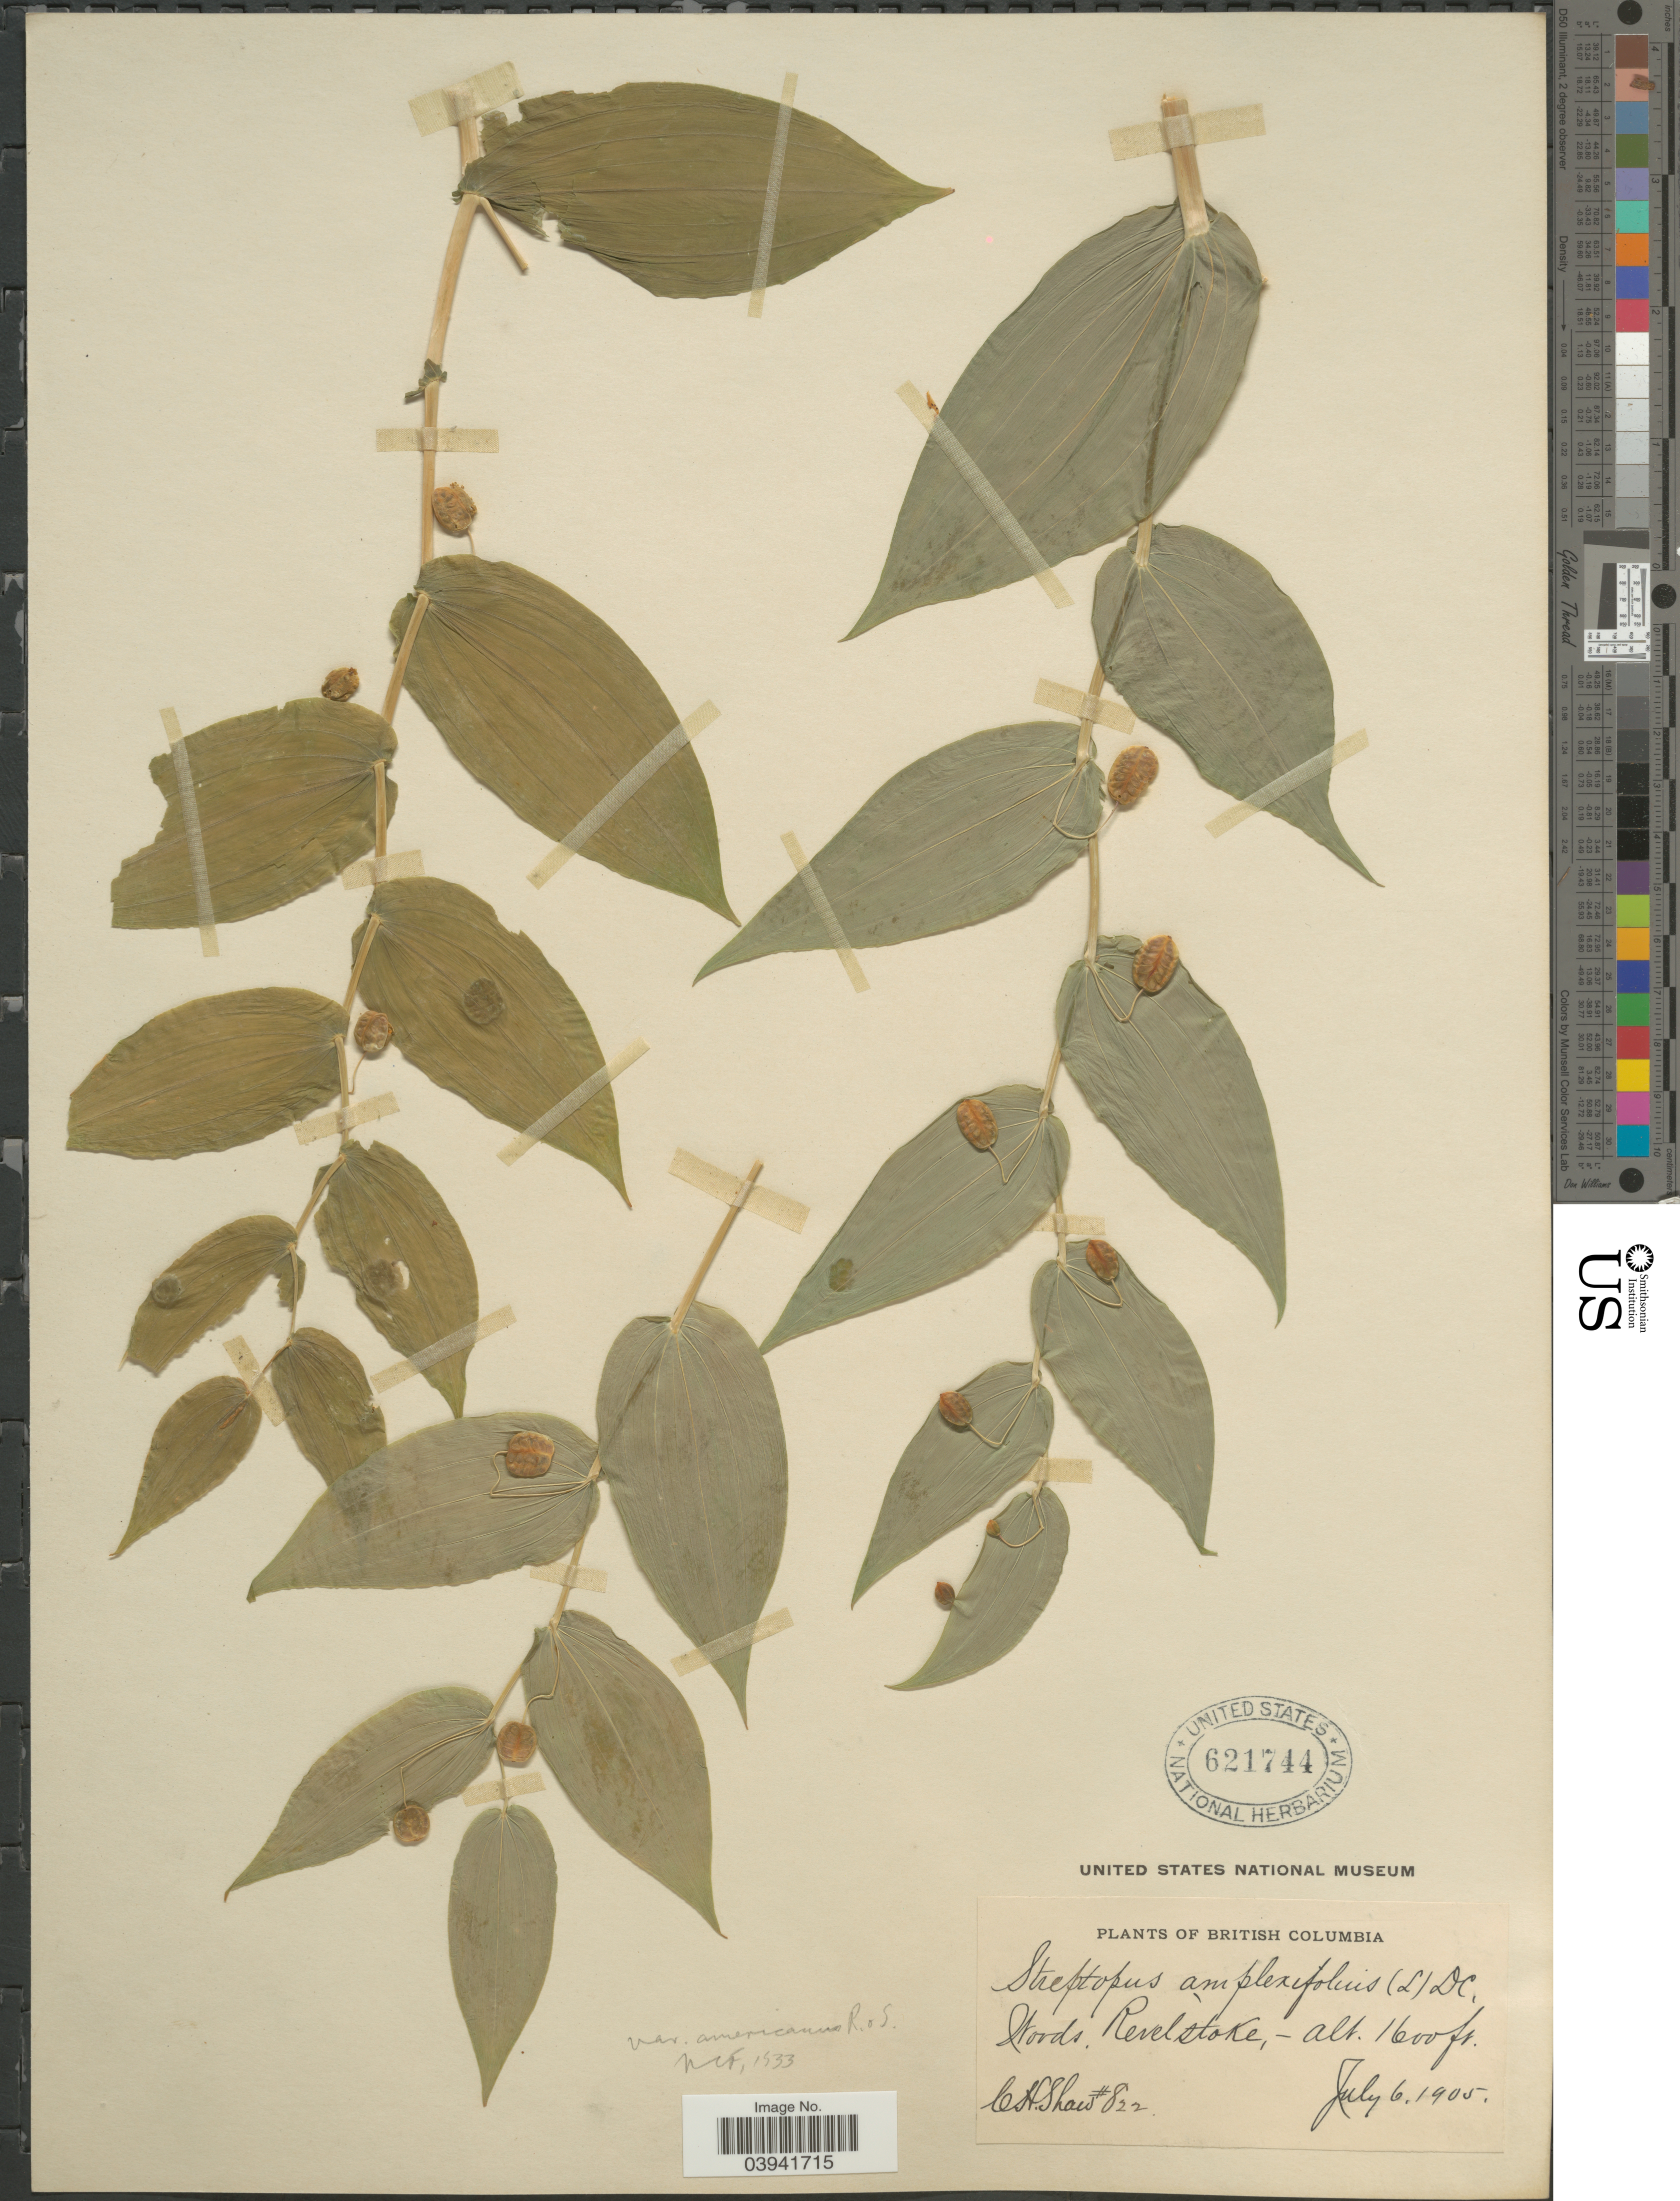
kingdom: Plantae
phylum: Tracheophyta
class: Liliopsida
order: Liliales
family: Liliaceae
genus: Streptopus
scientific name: Streptopus amplexifolius var. americanus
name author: Schult. & Schult. f.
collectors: C. H. Shaw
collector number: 822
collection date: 1905-07-06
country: Canada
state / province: British Columbia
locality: Revelstoke.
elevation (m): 488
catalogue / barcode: US 621744